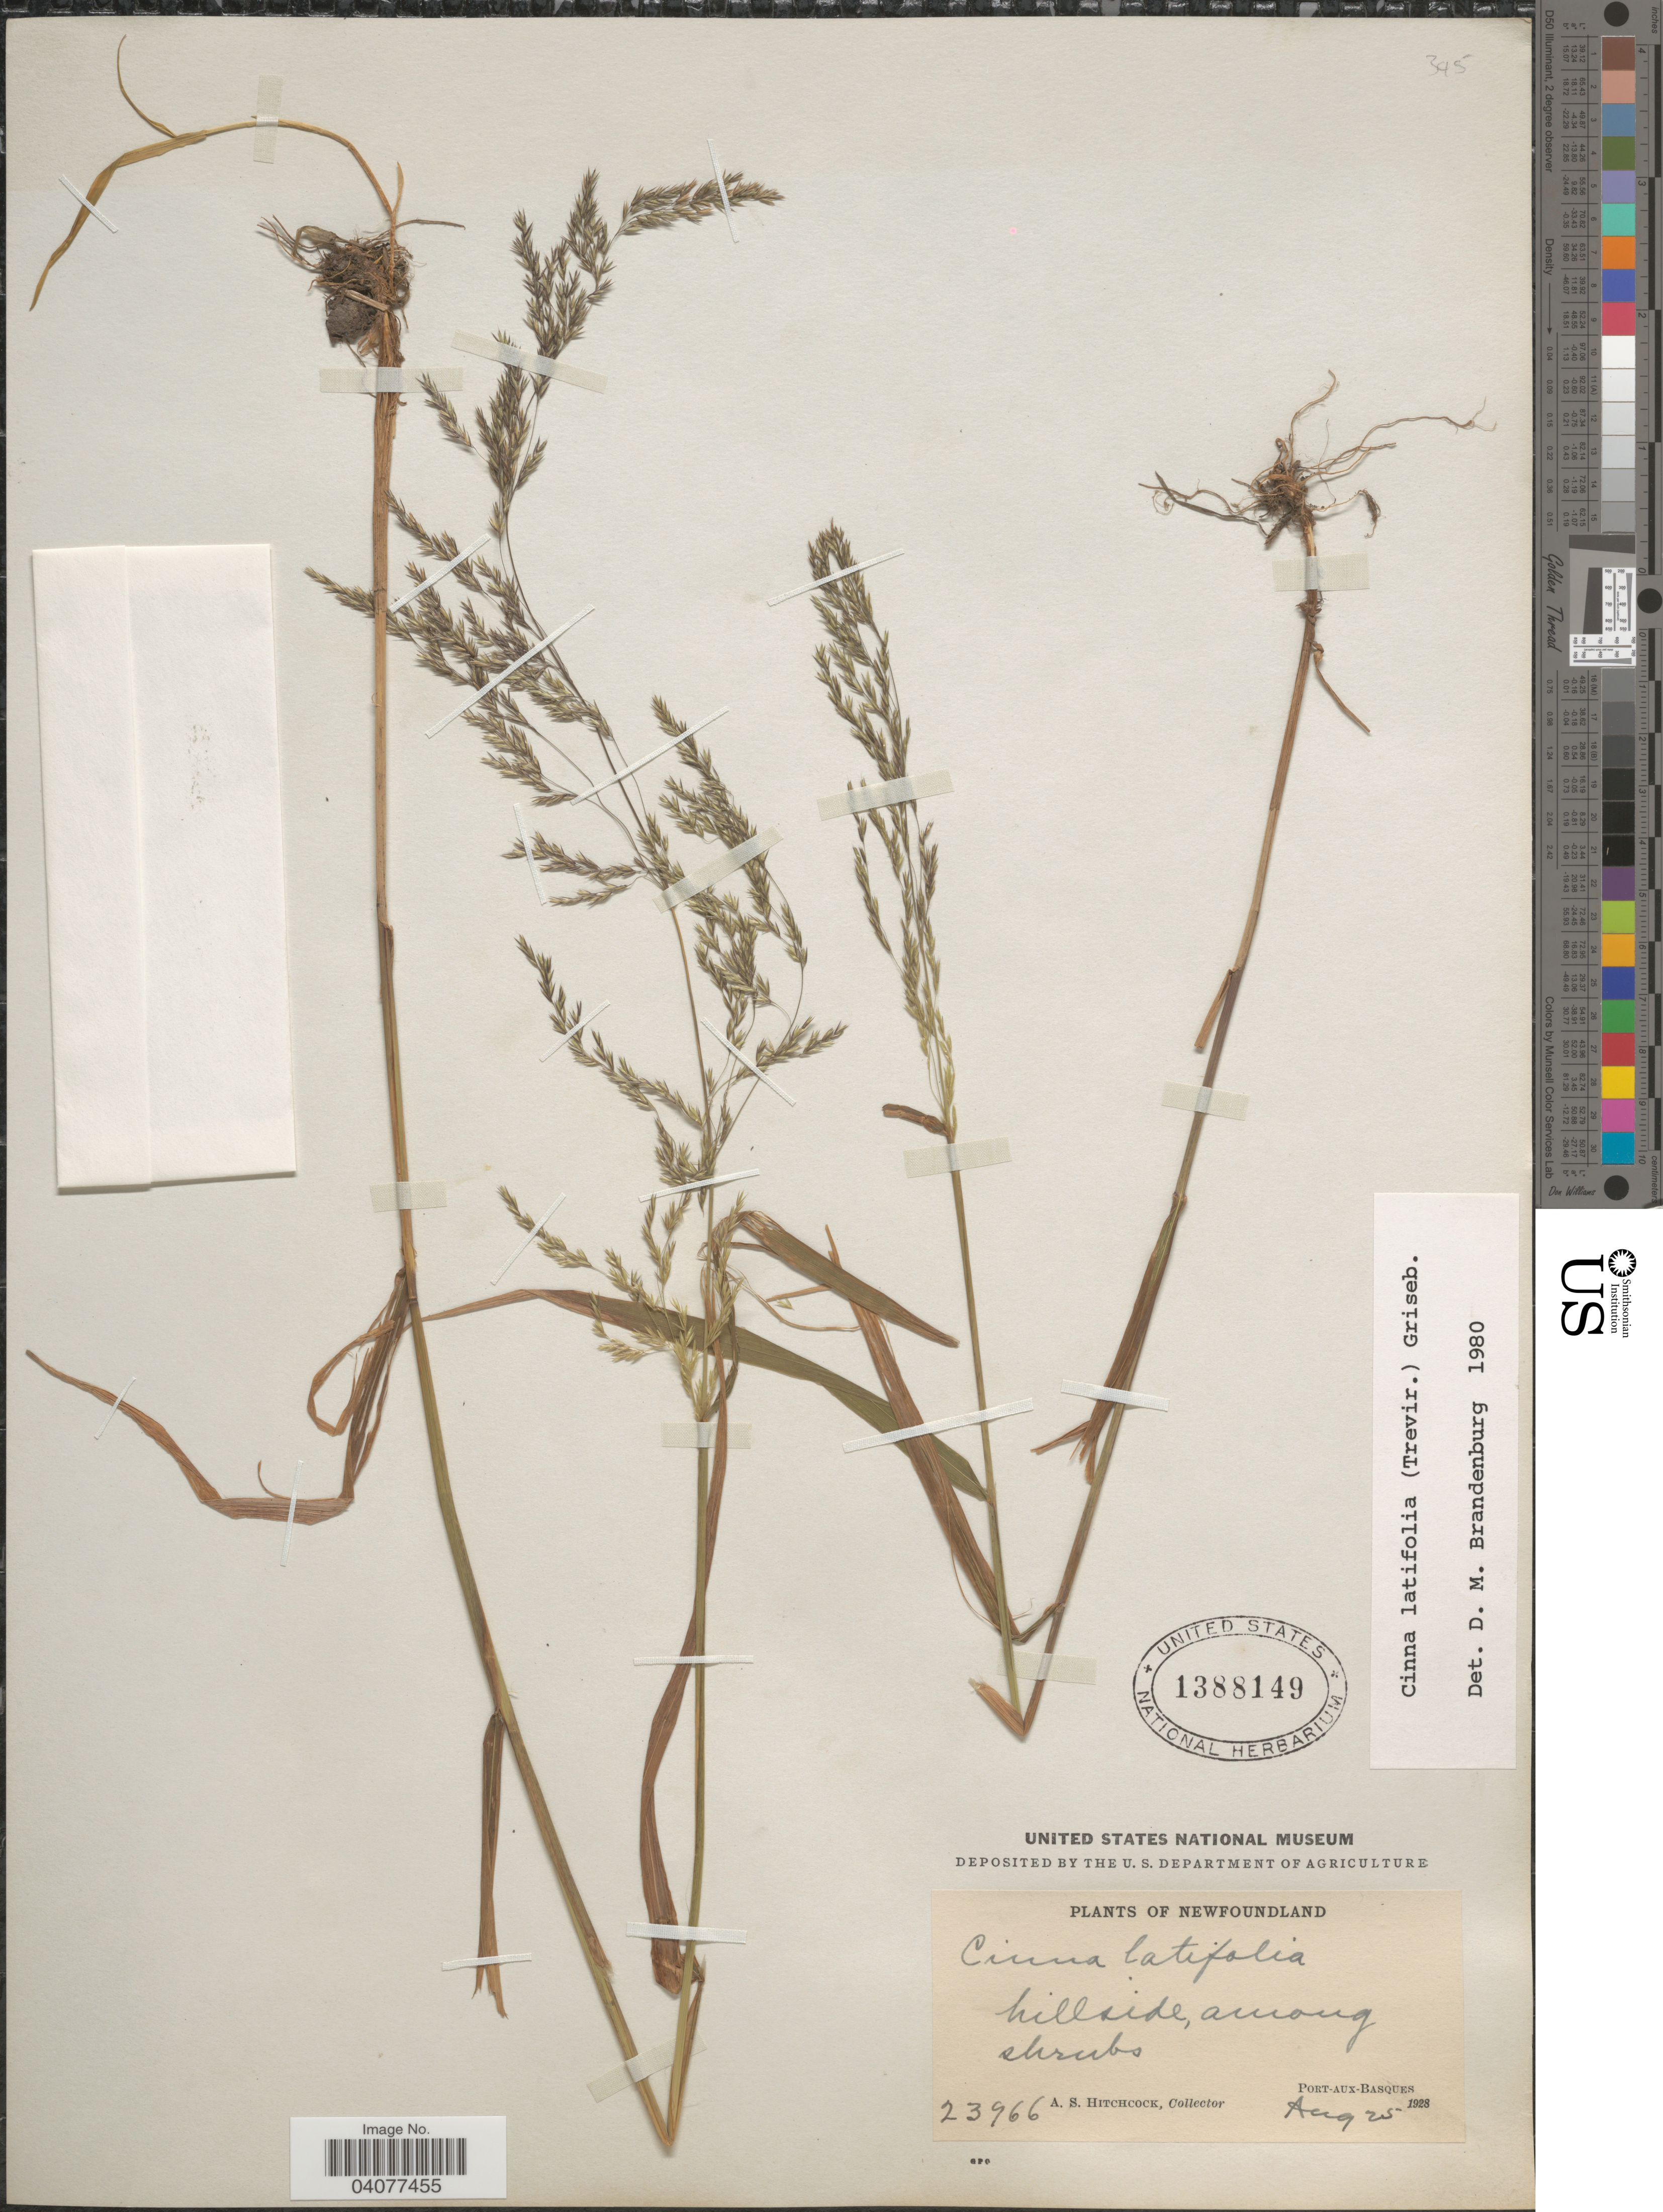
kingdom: Plantae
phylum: Tracheophyta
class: Liliopsida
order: Poales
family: Poaceae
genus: Cinna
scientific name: Cinna latifolia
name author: (Trevir. ex Goeppert) Griseb.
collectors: A. S. Hitchcock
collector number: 23966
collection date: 1928-08-25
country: Canada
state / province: Newfoundland and Labrador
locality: Hillside, among shrubs. Port-auc-Basques.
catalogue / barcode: US 1388149